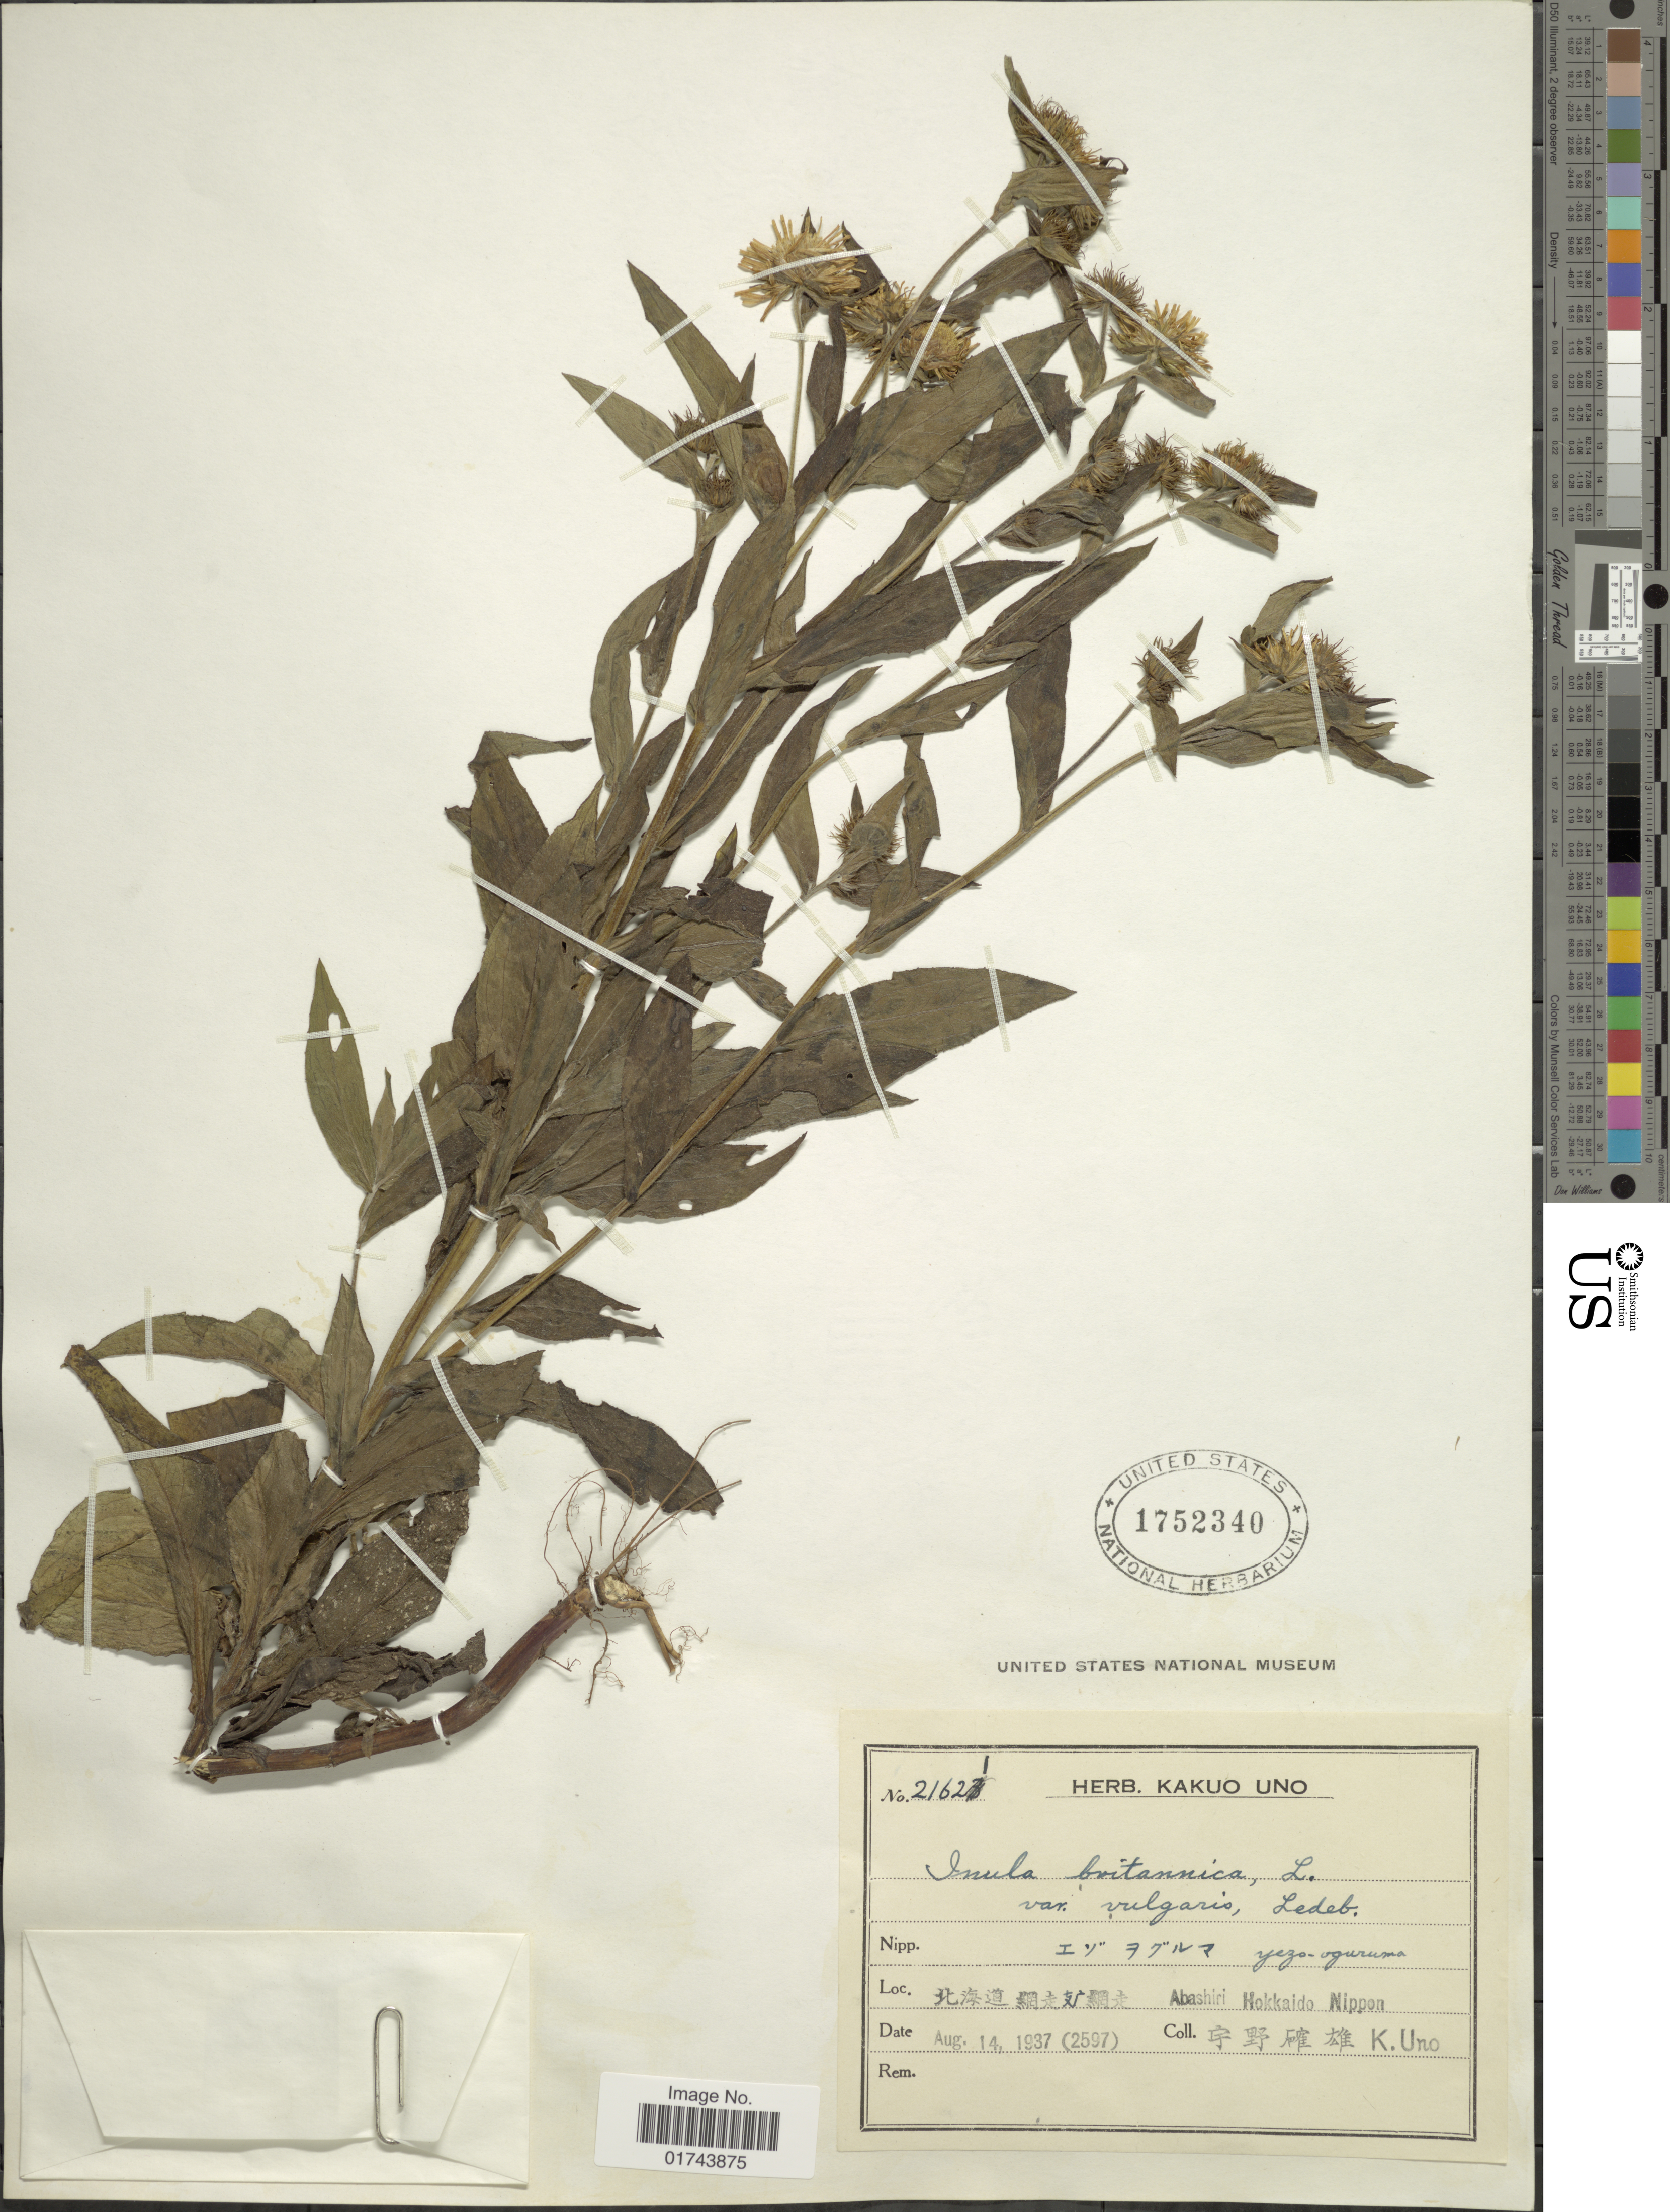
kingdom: Plantae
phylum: Tracheophyta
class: Magnoliopsida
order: Asterales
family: Asteraceae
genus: Inula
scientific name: Inula britannica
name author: L.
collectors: K. Uno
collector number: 21621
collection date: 1937-08-14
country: Japan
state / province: Hokkaidō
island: Hokkaidō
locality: Abashiri Hokkaido Nippon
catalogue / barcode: US 1752340